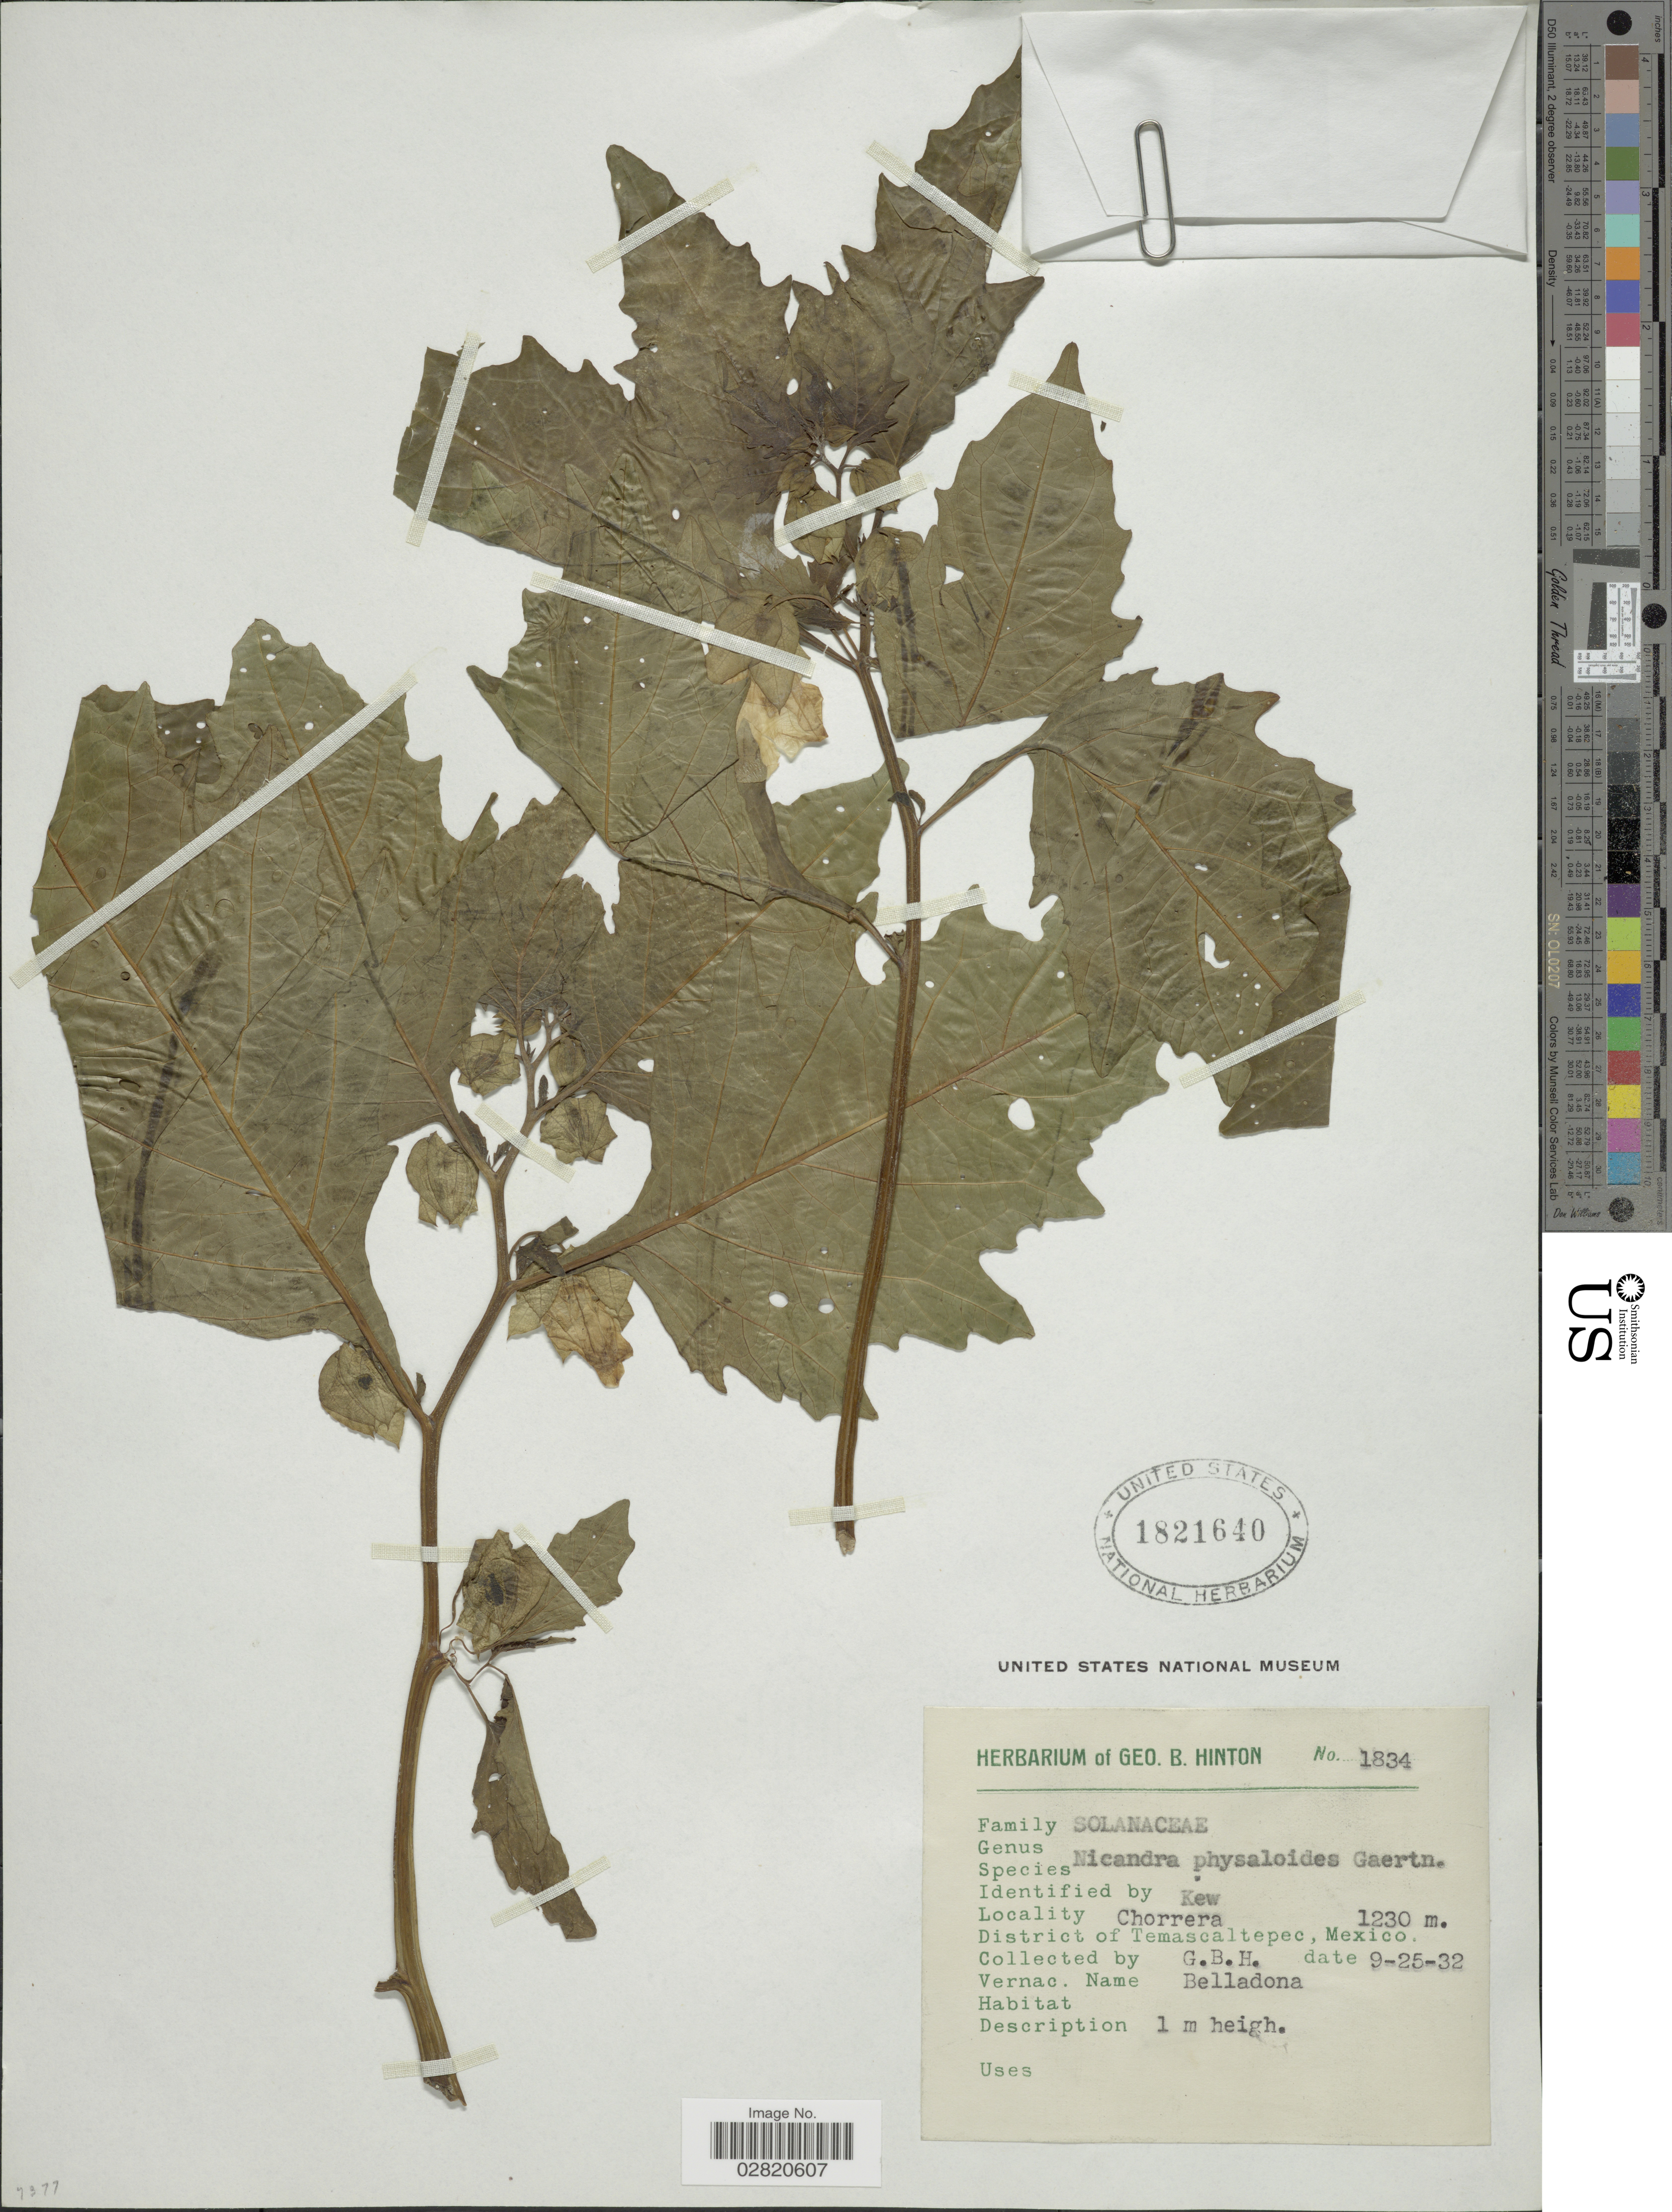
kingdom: Plantae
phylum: Tracheophyta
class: Magnoliopsida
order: Solanales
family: Solanaceae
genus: Nicandra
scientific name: Nicandra physalodes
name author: (L.) Gaertn.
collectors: G. B. Hinton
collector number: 1834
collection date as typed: Transcribed d/m/y: 25/9/32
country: Mexico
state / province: México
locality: Chorrera. District of Temascaltepec.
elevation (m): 1230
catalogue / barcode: US 1821640